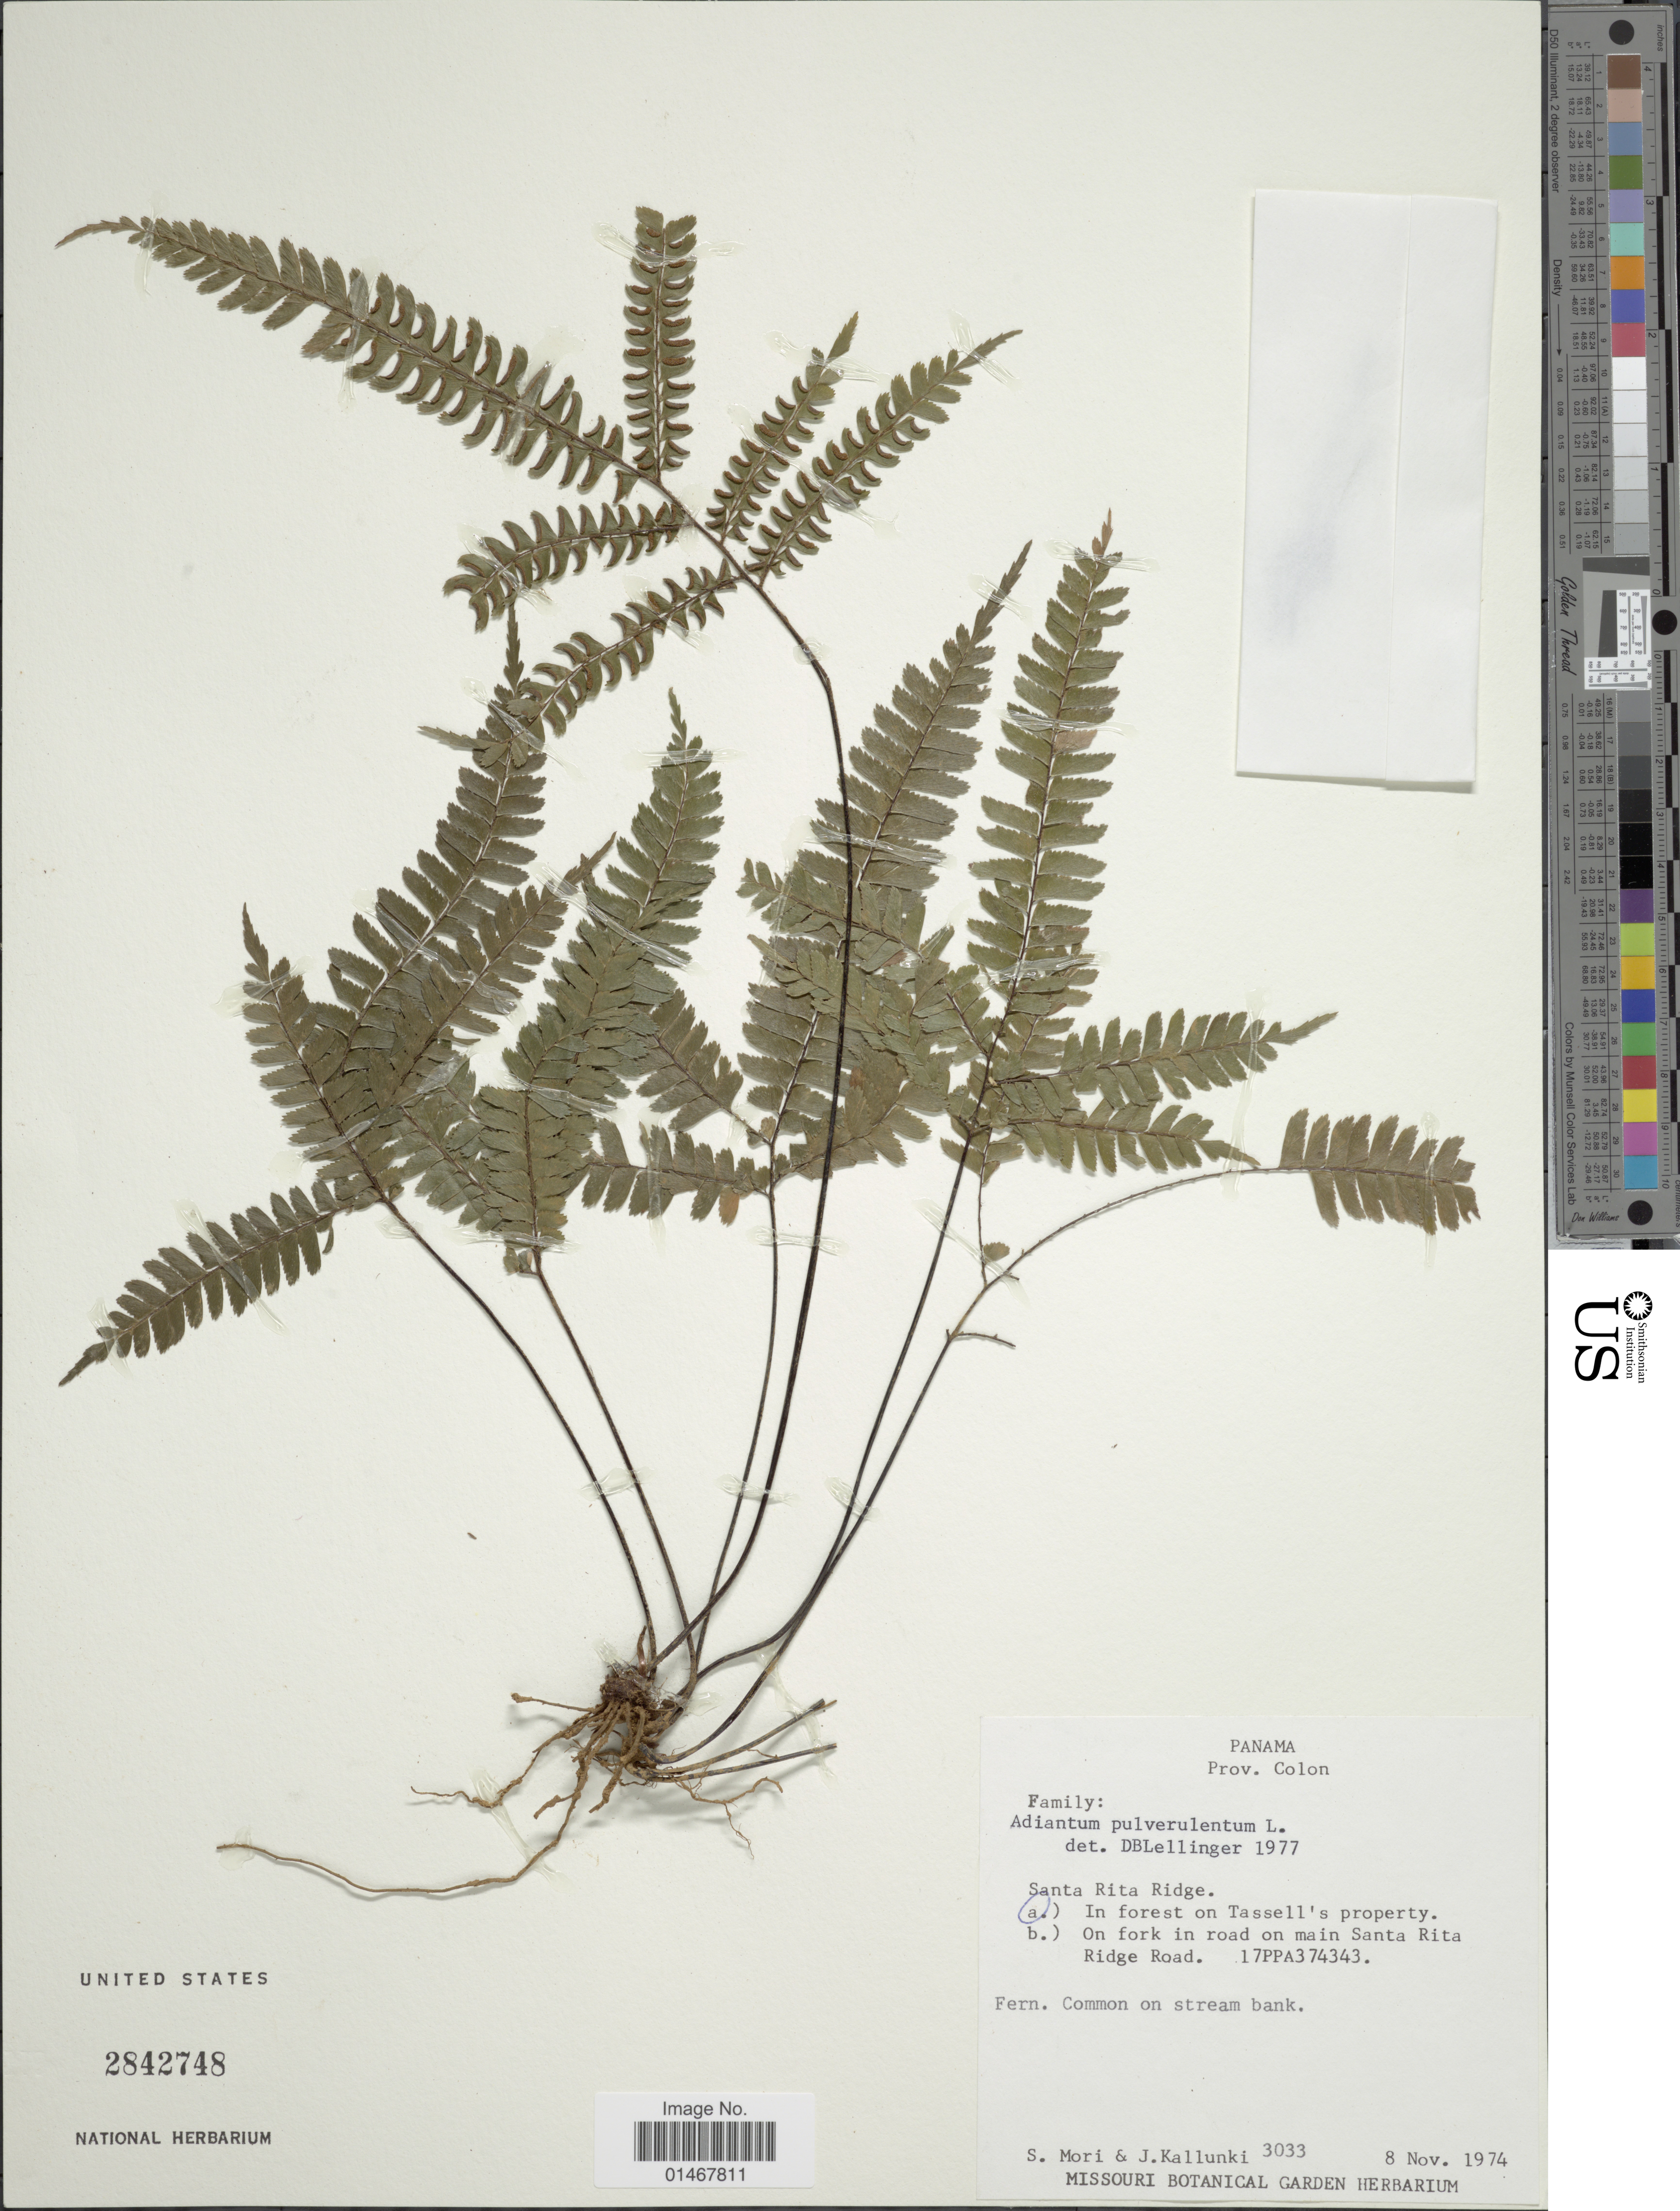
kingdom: Plantae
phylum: Tracheophyta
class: Polypodiopsida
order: Polypodiales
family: Pteridaceae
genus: Adiantum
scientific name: Adiantum pulverulentum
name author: L.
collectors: S. Mori & J. Kallunki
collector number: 3033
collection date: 1974-11-08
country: Panama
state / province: Colón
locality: Santa Rita Ridge, In forest on Tassell's property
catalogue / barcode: US 2842748